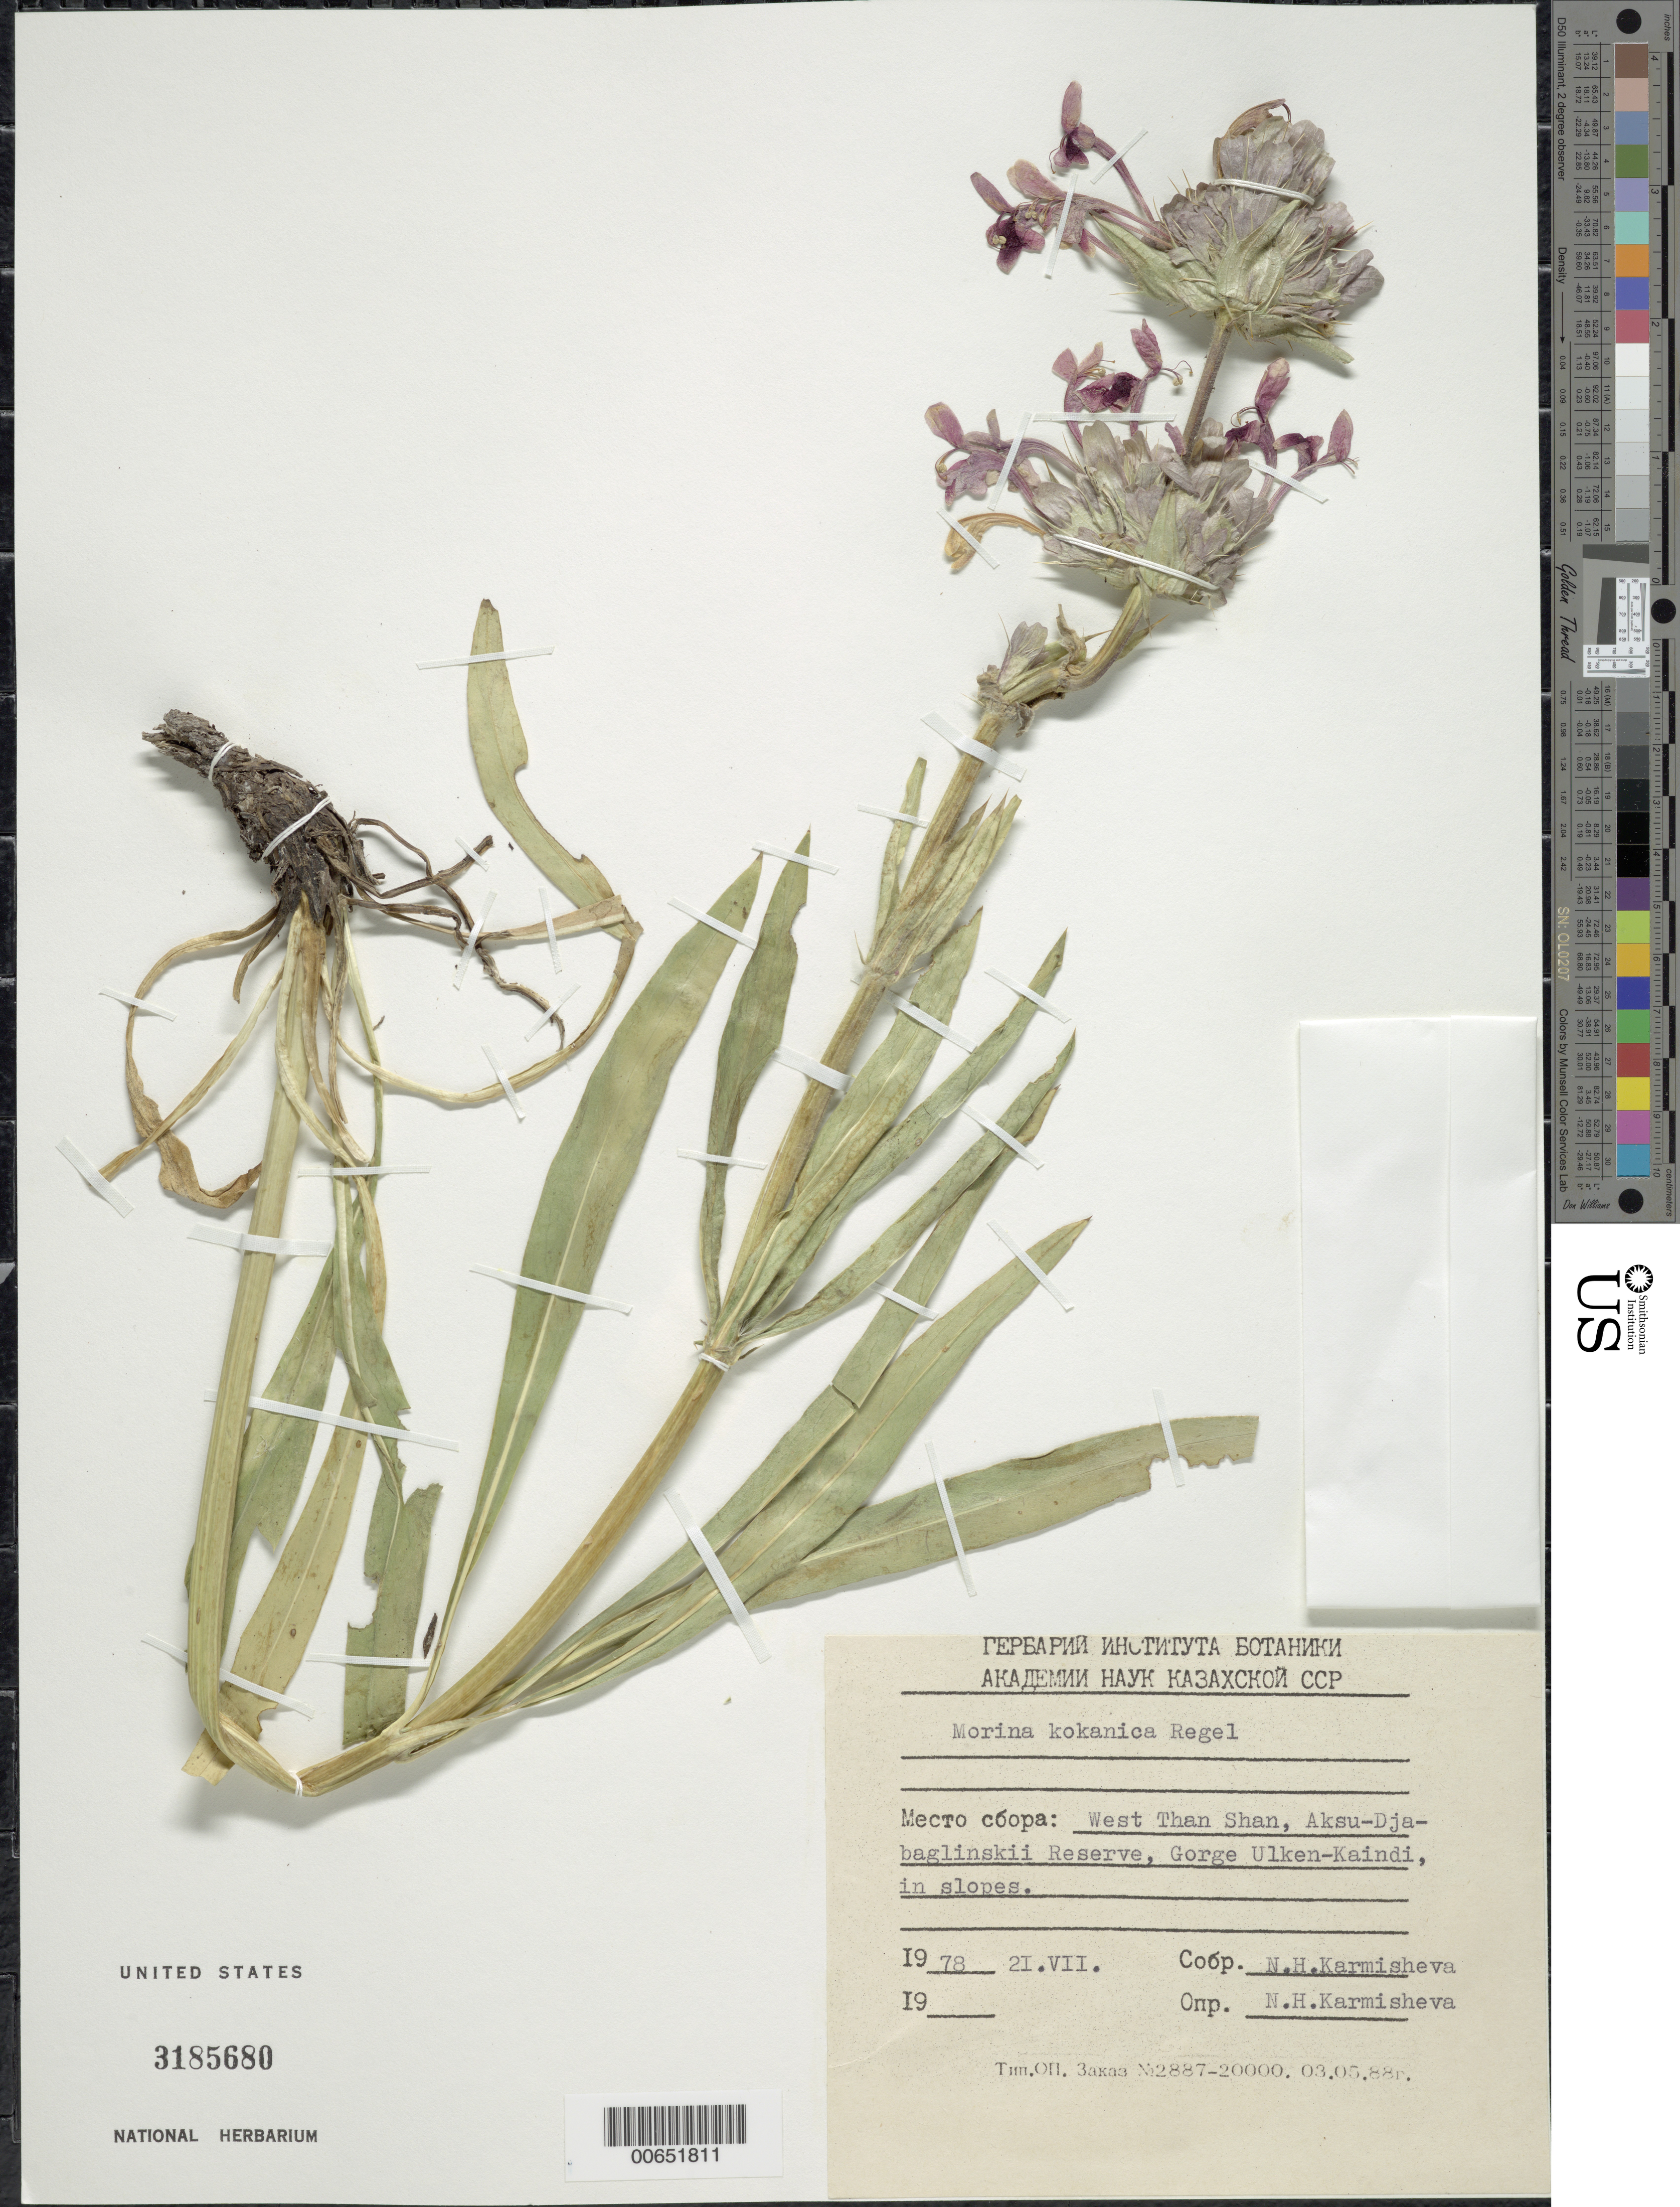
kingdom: Plantae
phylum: Tracheophyta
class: Magnoliopsida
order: Dipsacales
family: Caprifoliaceae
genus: Morina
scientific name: Morina kokanica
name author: Regel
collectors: N. Karmisheva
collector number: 2887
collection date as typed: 21 Jul 1978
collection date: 1978-07-21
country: Kazakhstan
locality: West Tian Shan, Aksu-Djabaglinski Reserve, Gorge Ulken-Kaindi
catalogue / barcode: US 3185680